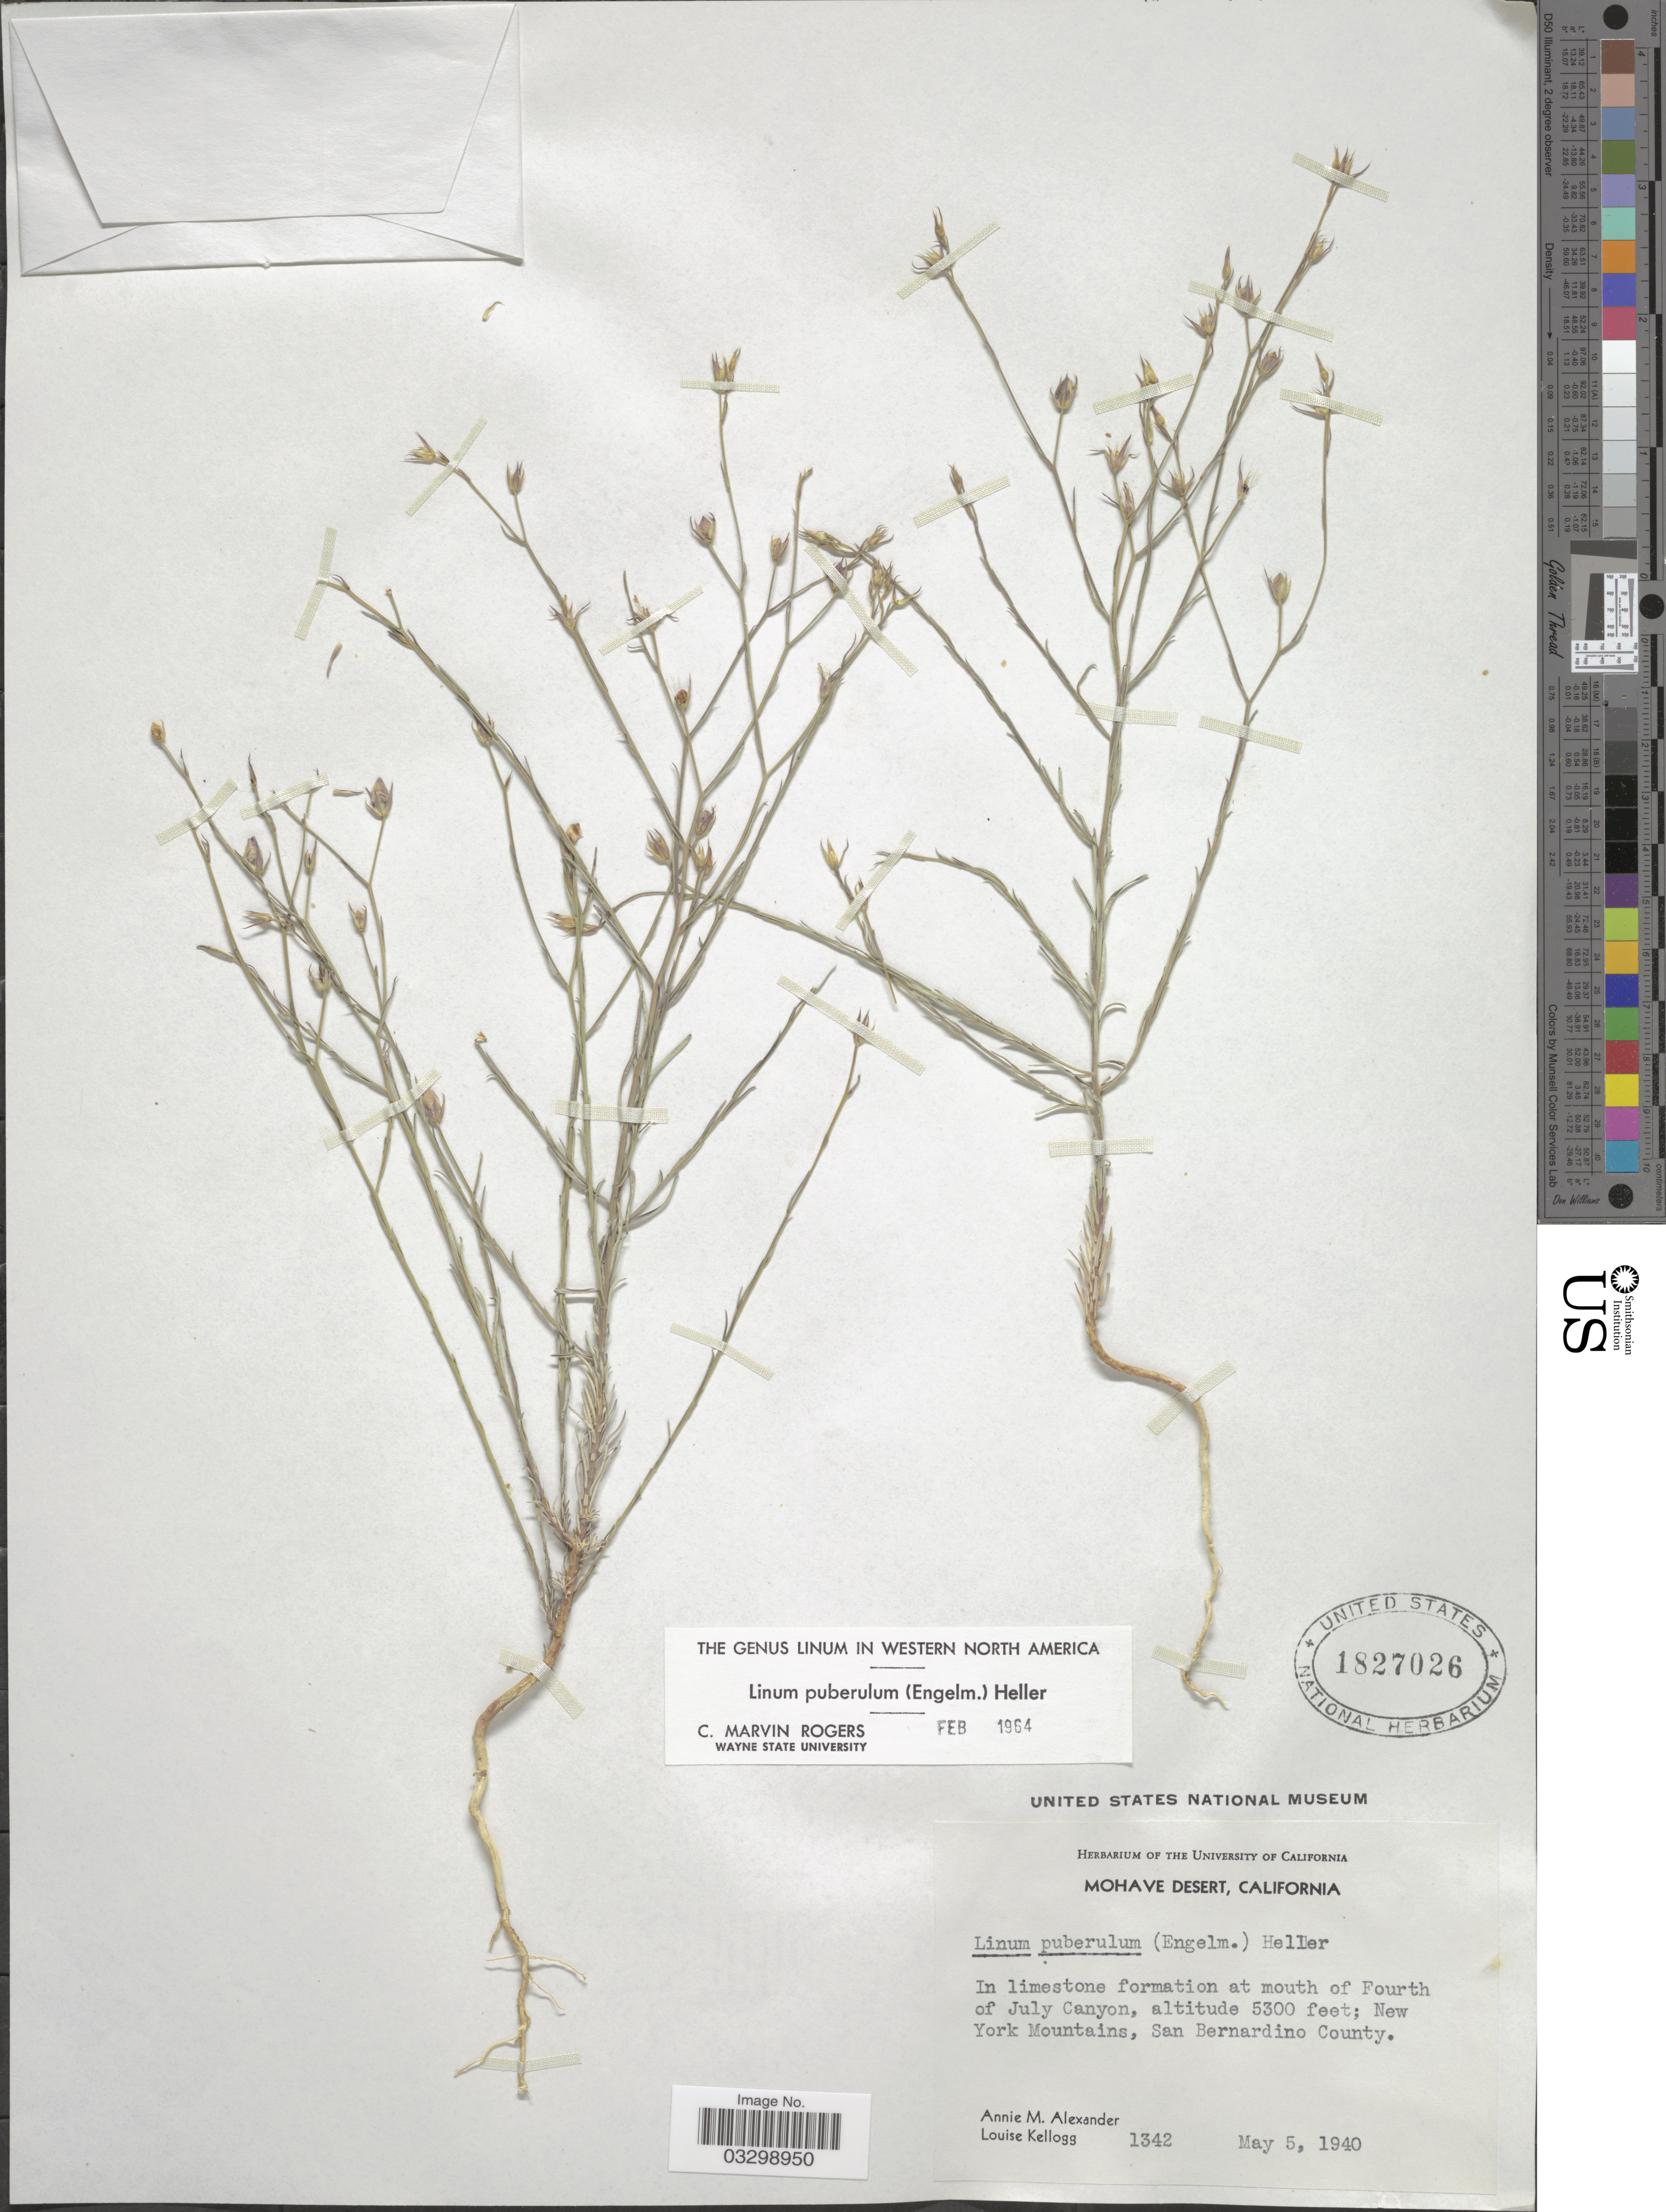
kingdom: Plantae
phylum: Tracheophyta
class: Magnoliopsida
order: Malpighiales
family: Linaceae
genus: Linum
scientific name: Linum puberulum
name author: (Engelm.) A. Heller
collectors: A. M. Alexander & L. Kellogg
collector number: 1342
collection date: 1940-05-05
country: United States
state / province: California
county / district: San Bernardino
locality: Mohave Desert, In limestone formation at mouth of Fourth of July Canyon, New York Mountains, San Bernardino County.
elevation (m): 1615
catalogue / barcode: US 1827026